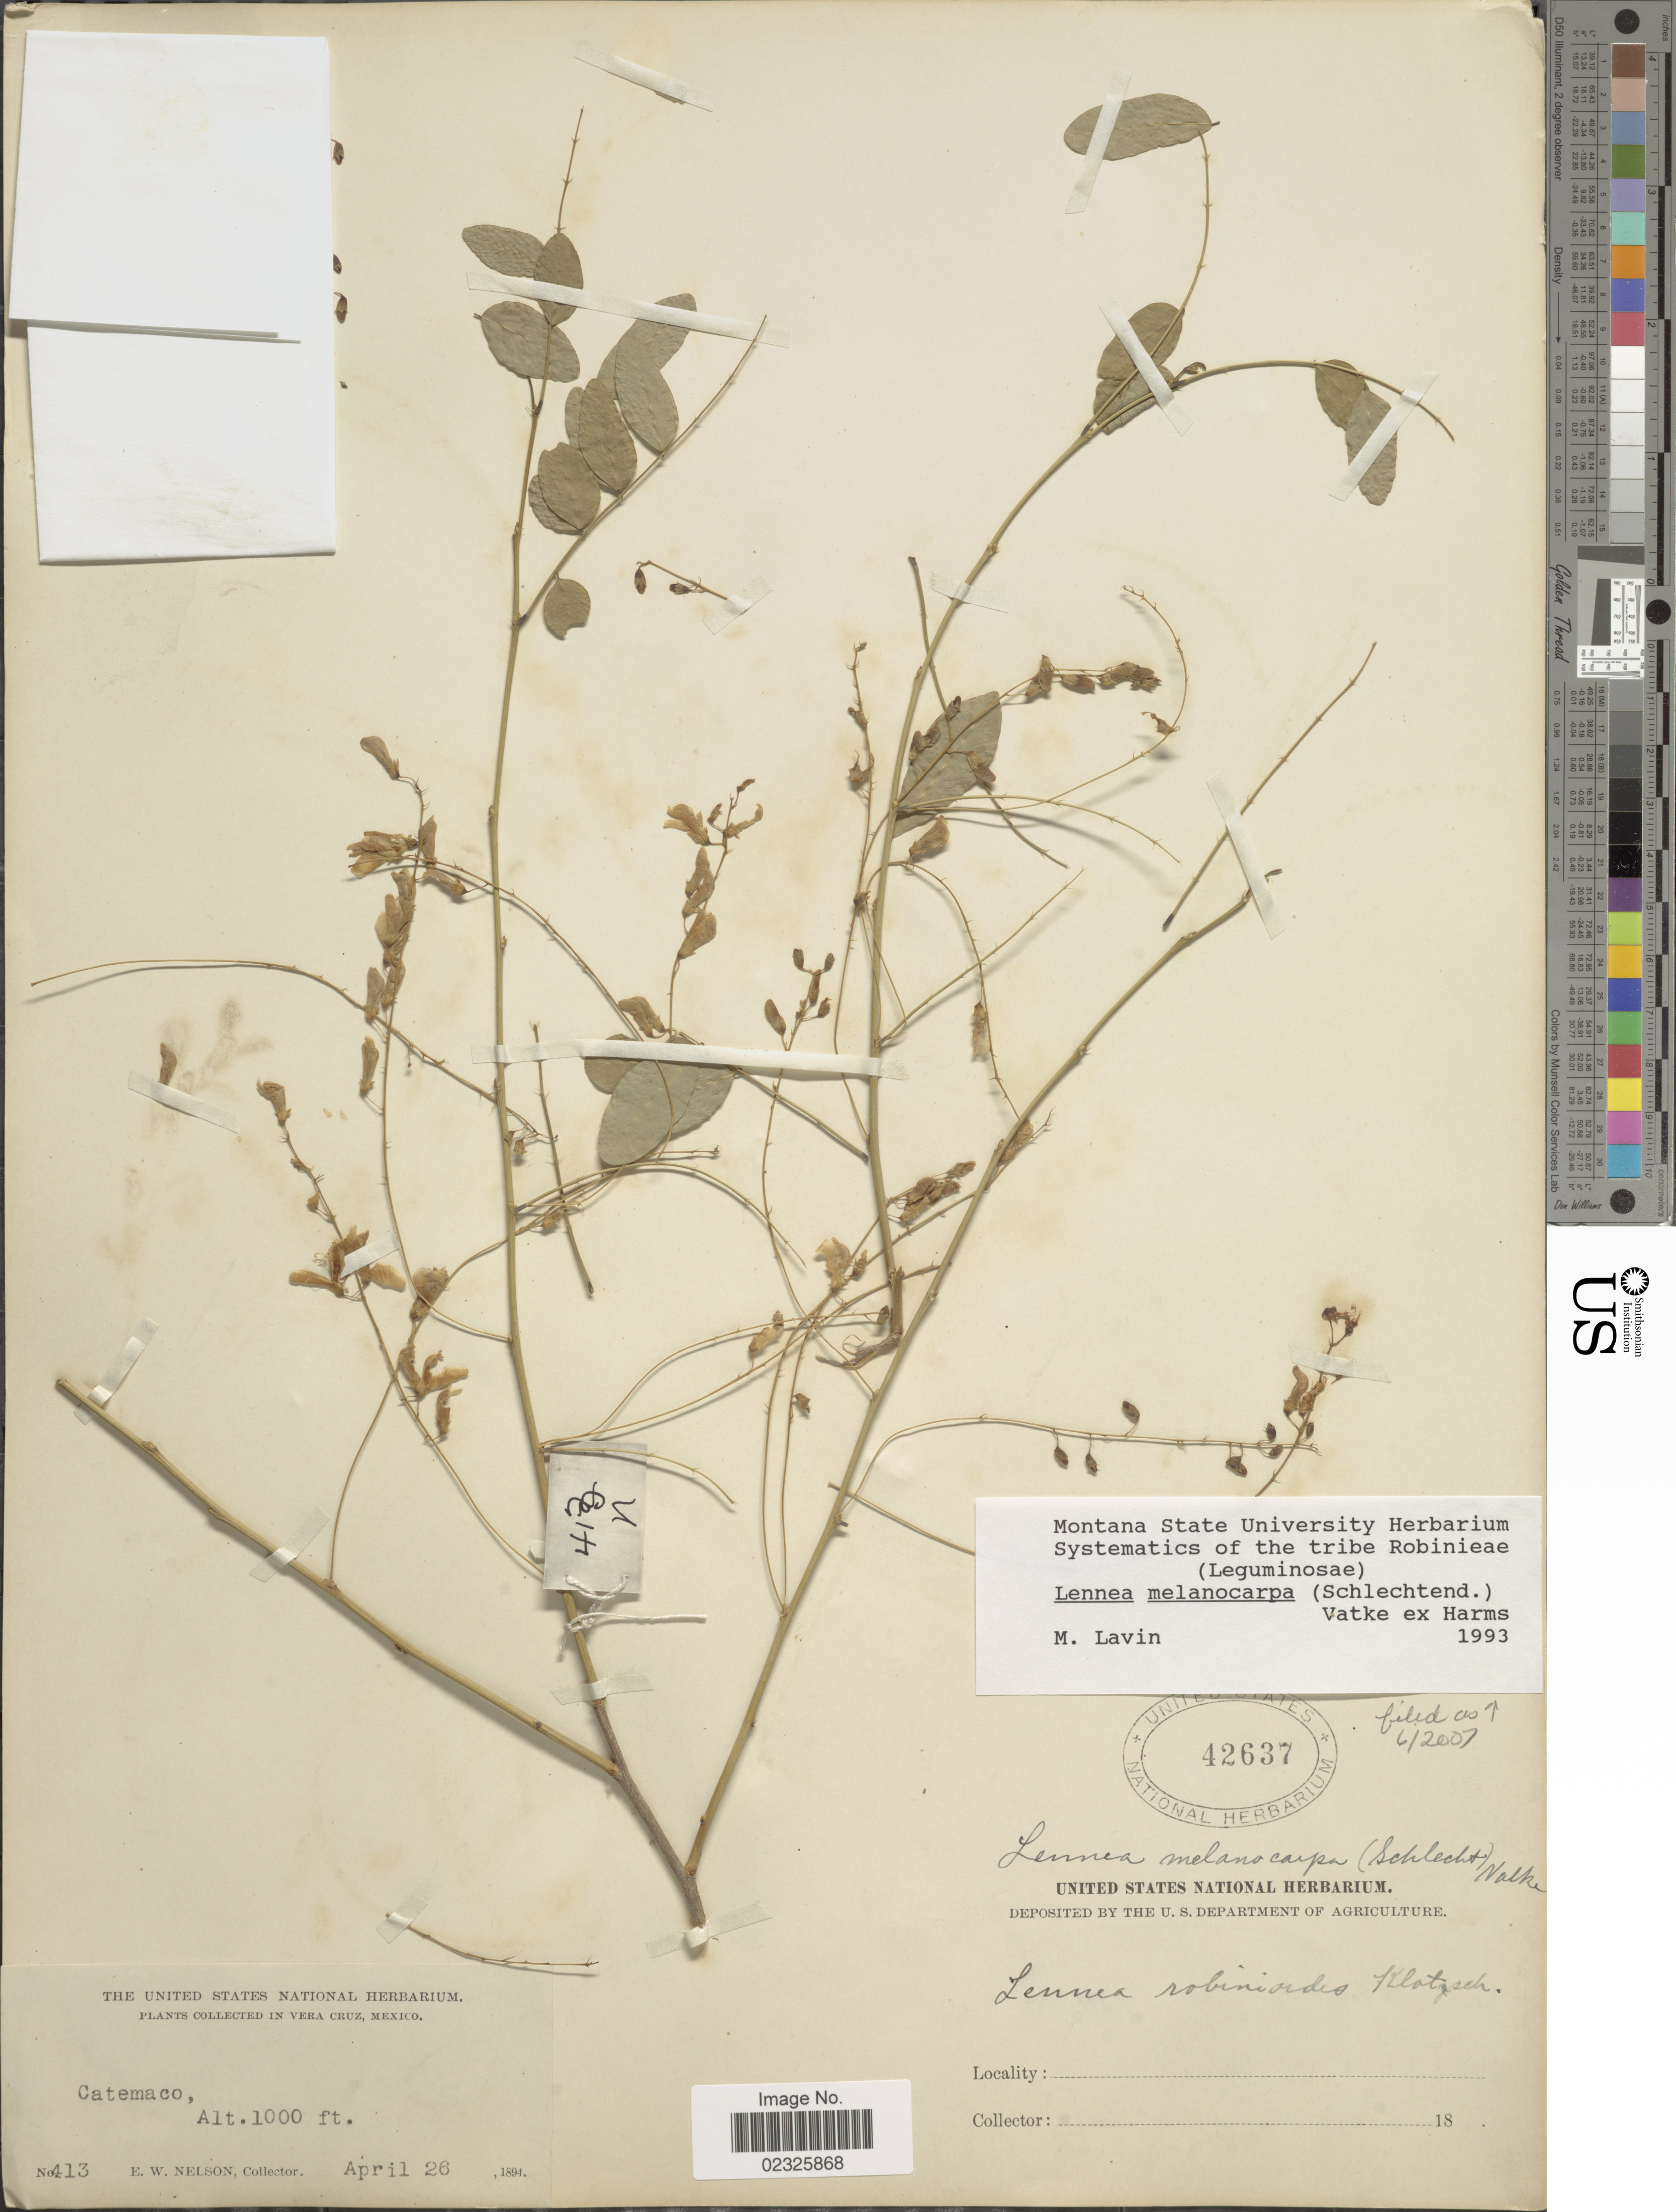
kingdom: Plantae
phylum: Tracheophyta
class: Magnoliopsida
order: Fabales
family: Fabaceae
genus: Lennea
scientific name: Lennea melanocarpa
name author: (Schltdl.) Vatke ex Harms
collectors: E. W. Nelson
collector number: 413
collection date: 1894-04-26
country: Mexico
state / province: Veracruz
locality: Veras Cruz, Catemaco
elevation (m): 305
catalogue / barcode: US 42637